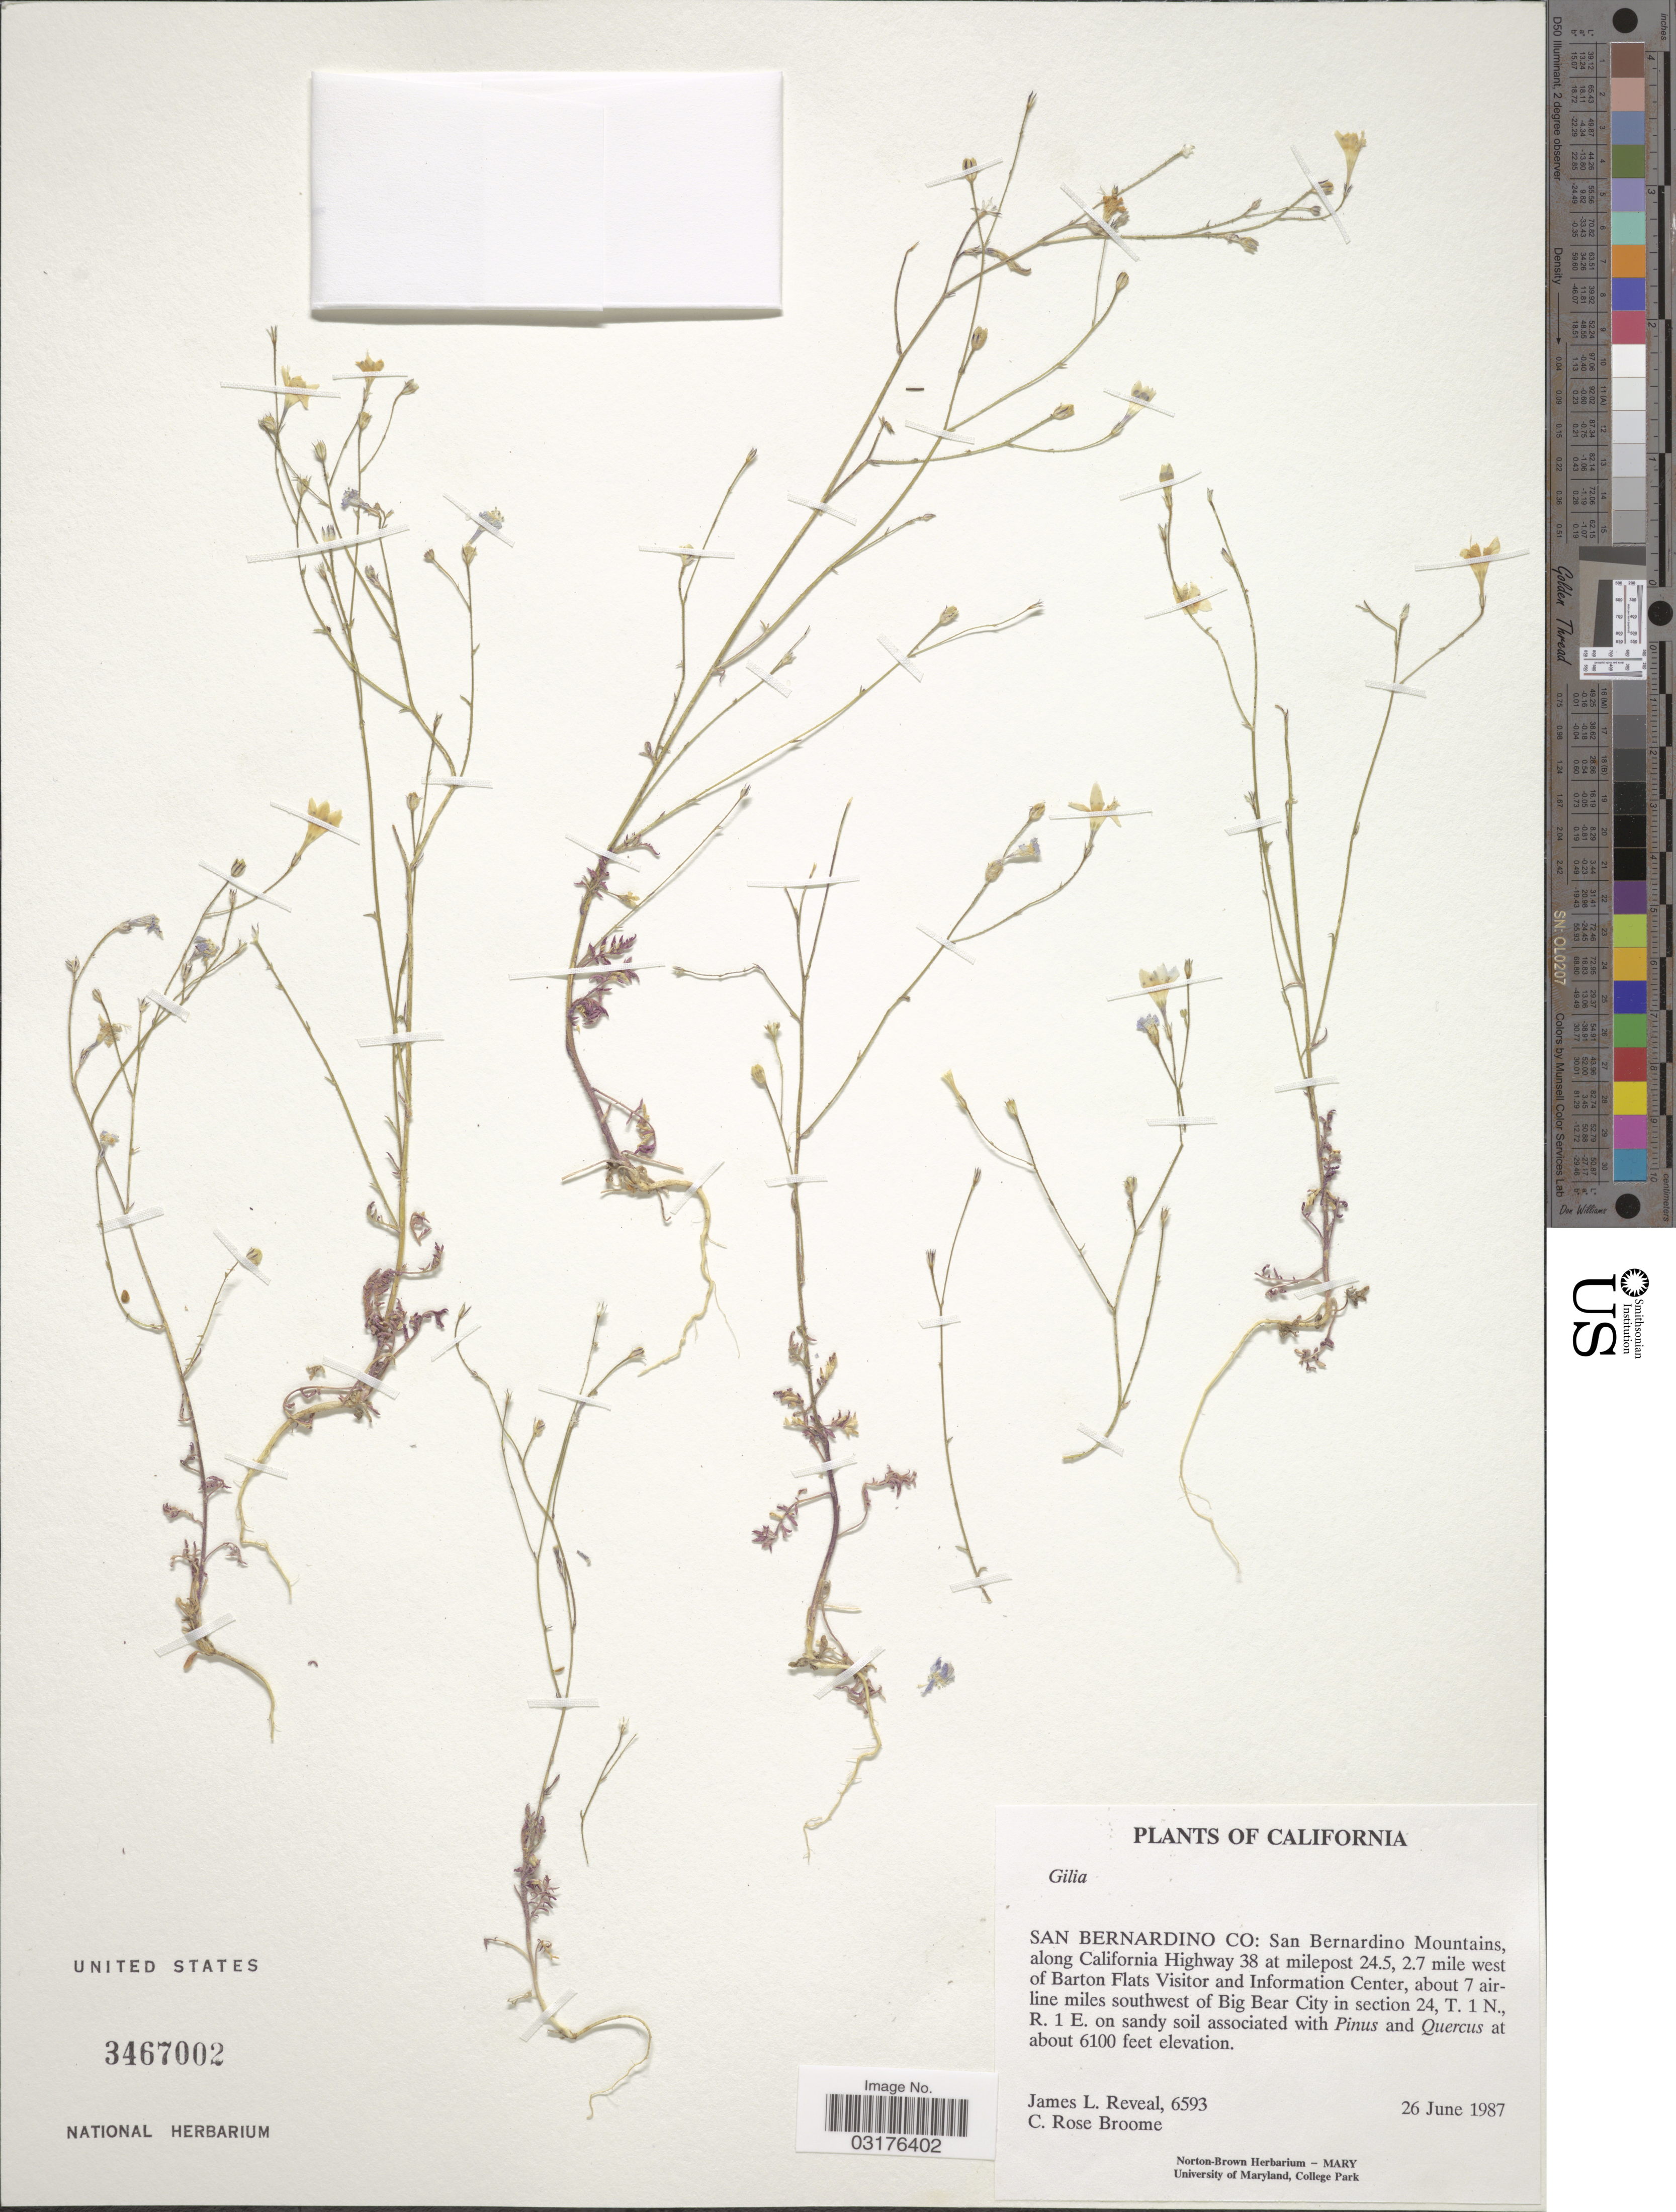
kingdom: Plantae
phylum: Tracheophyta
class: Magnoliopsida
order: Ericales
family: Polemoniaceae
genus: Gilia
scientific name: Gilia sp.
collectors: J. L. Reveal & C. R. Broome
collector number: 6593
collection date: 1987-06-26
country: United States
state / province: California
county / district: San Bernardino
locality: San Bernardino Co: San Bernardino Mountains, along California Highway 38 at milepost 24.5, 2.7 mile west of Barton Flats Visitor and Information Center, about 7 airline miles southwest of Big Bear City in section 24, T. 1N., R. 1 E.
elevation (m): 1859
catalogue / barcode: US 3467002